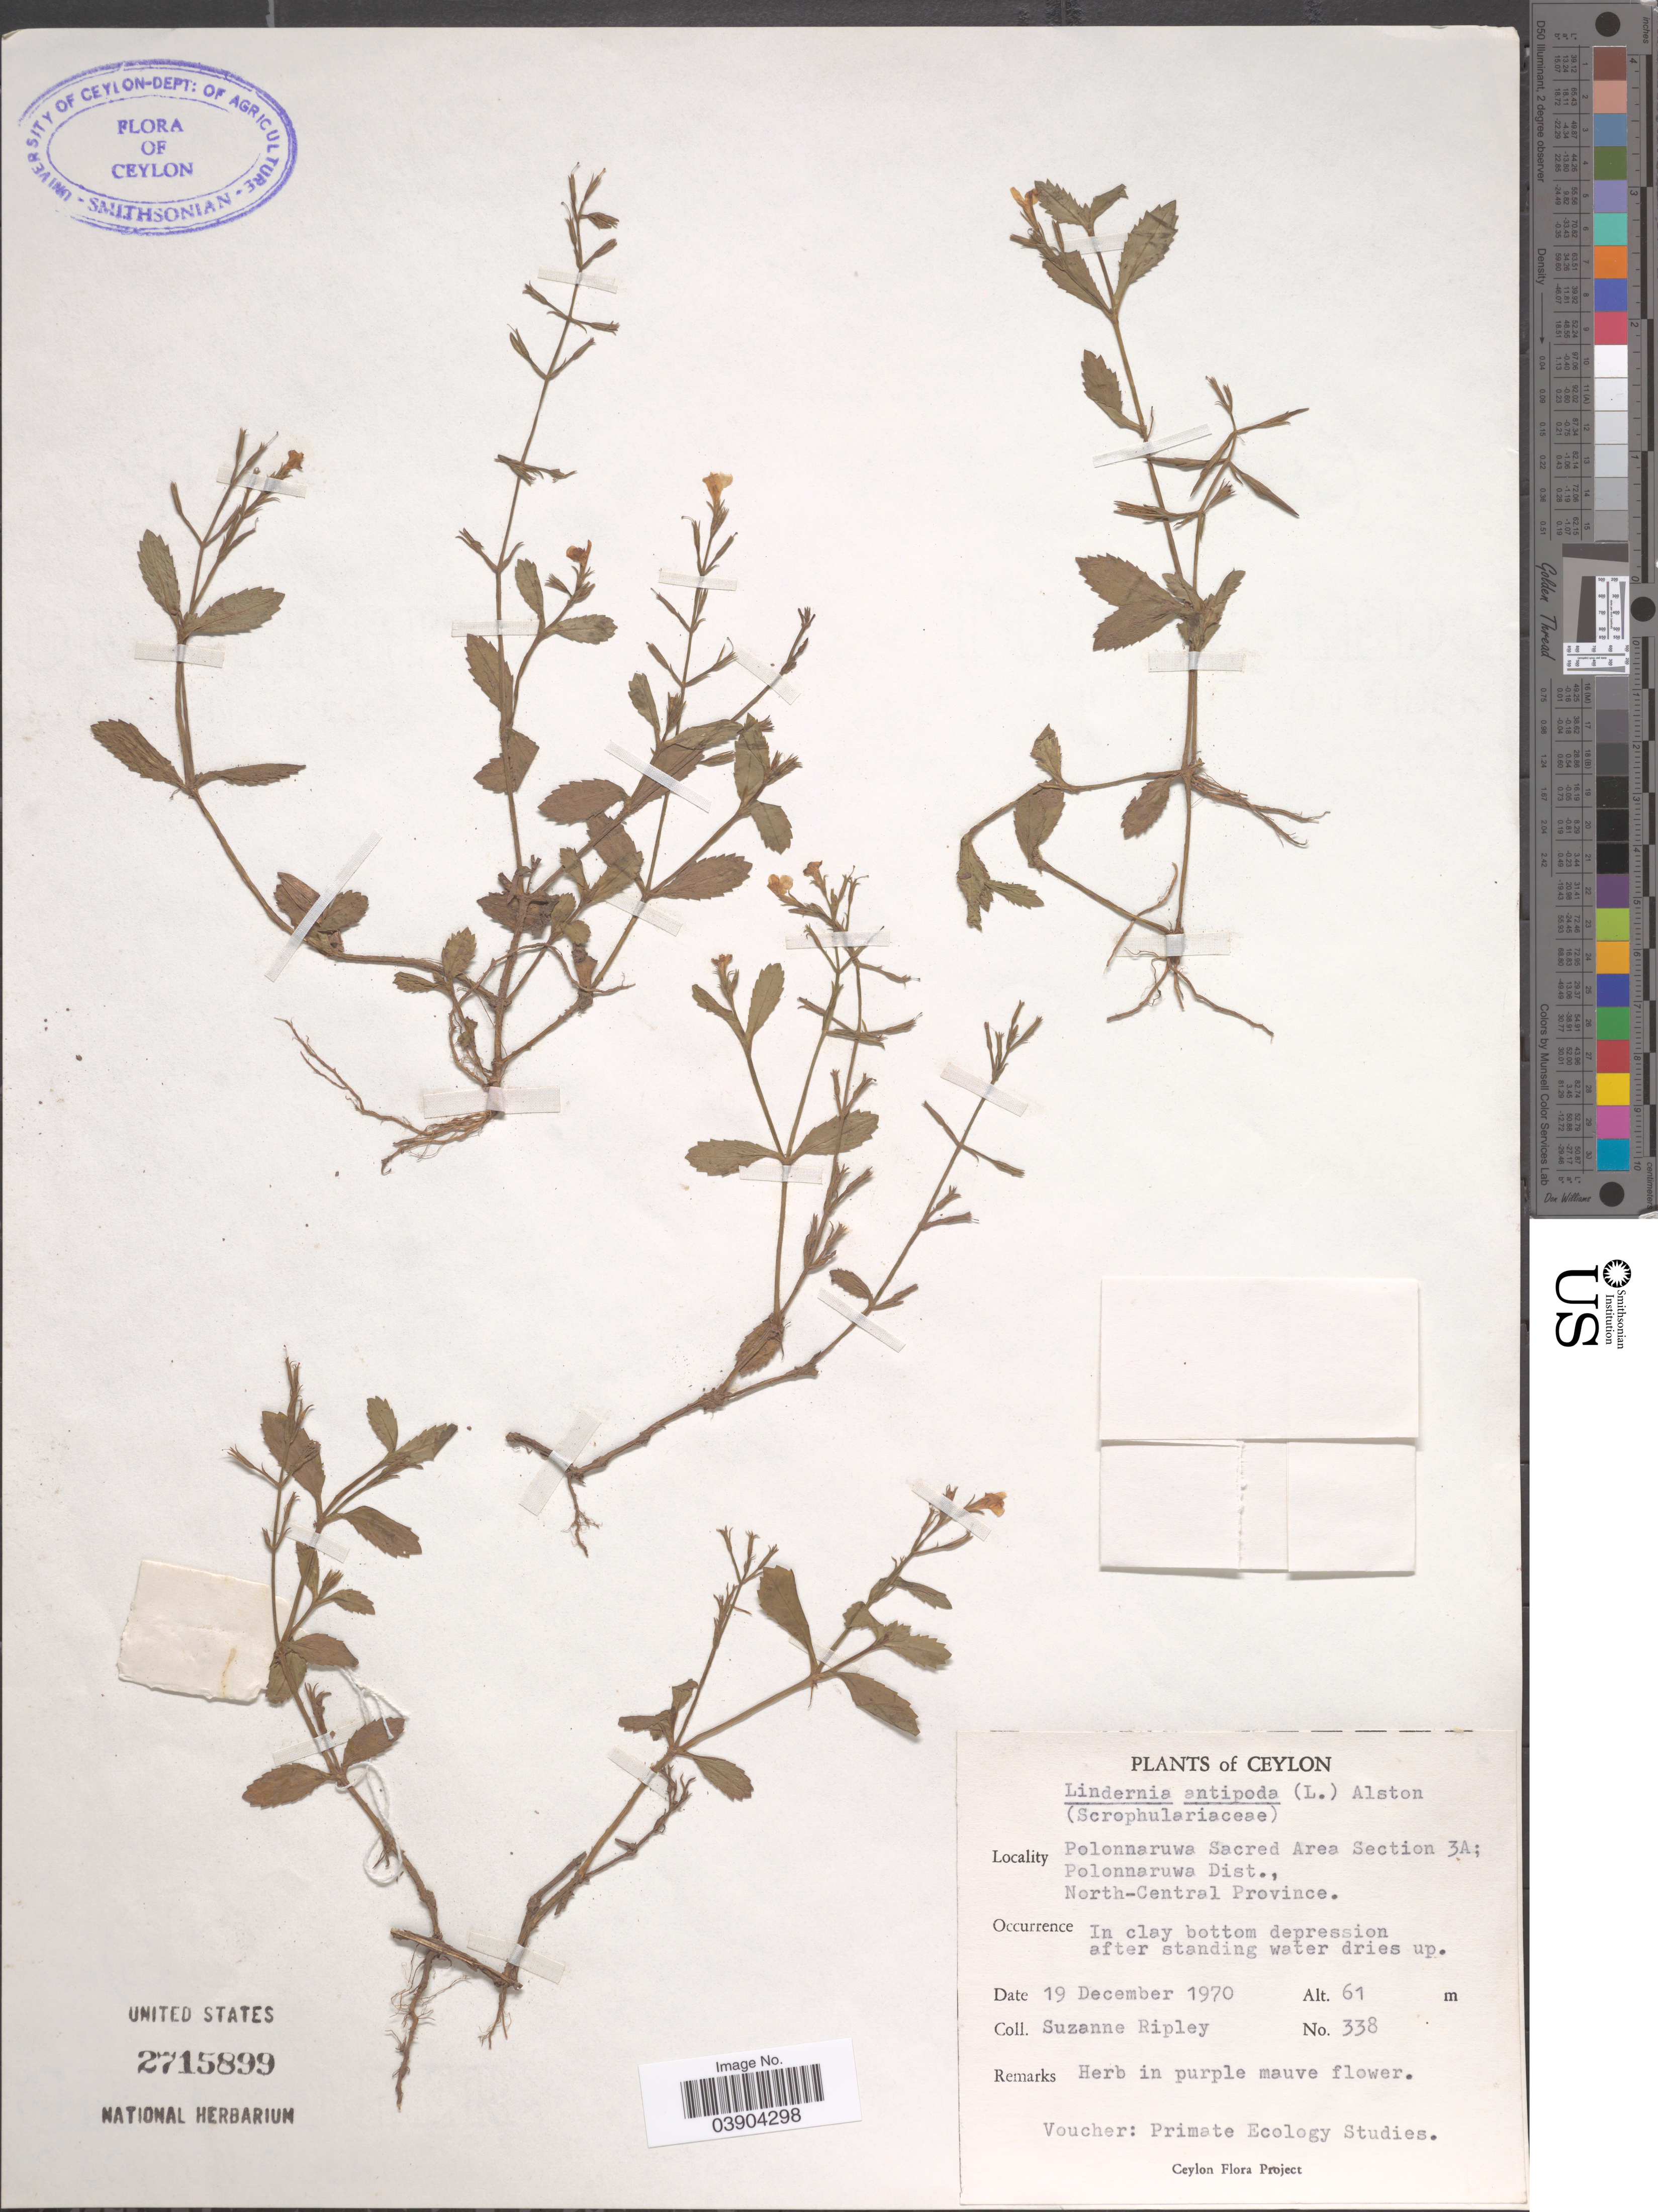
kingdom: Plantae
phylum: Tracheophyta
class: Magnoliopsida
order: Lamiales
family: Linderniaceae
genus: Lindernia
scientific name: Lindernia antipoda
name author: (L.) Alston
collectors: S. Ripley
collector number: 338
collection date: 1970-12-19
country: Sri Lanka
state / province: North Central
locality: Ceylon. Polonnaruwa Sacred Area Section 3A; Polonnaruwa Dist.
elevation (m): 61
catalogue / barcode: US 2715899